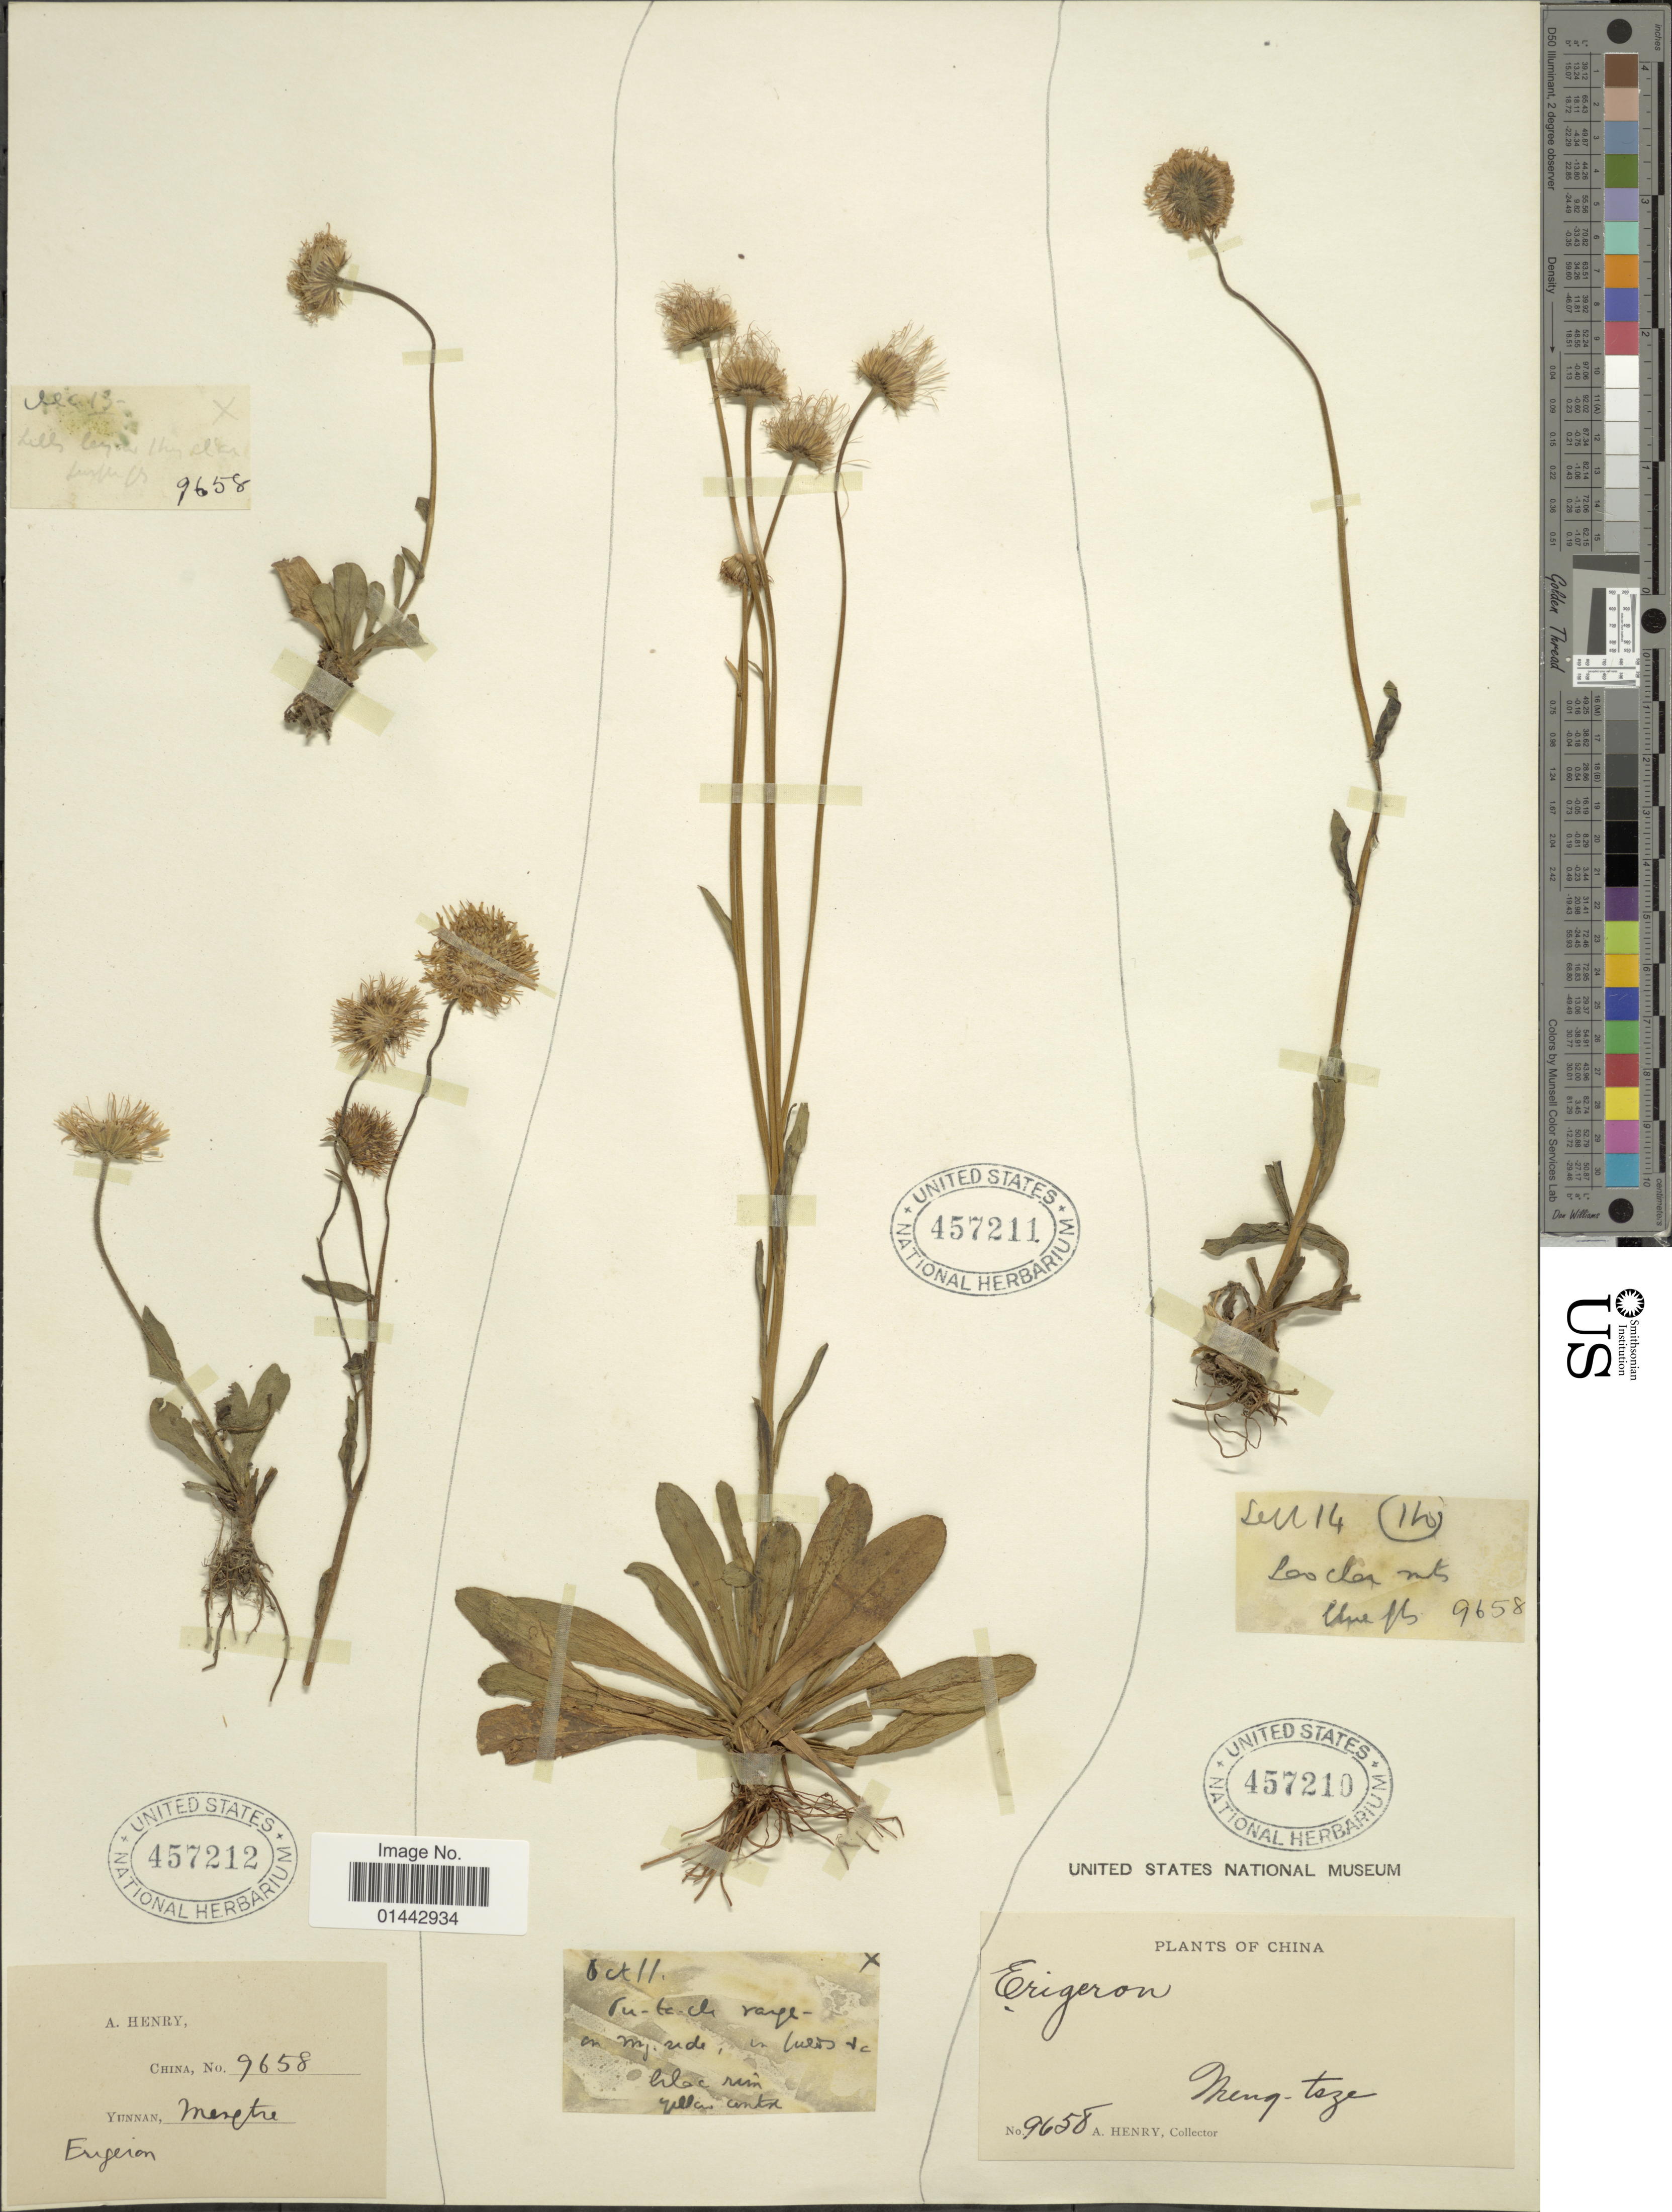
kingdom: Plantae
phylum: Tracheophyta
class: Magnoliopsida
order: Asterales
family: Asteraceae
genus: Erigeron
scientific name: Erigeron alpinus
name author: L.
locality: Du-te-ch range-on mjiride, in cueos te hlac rim yilla conta. [interpreted]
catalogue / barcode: US 457211-2